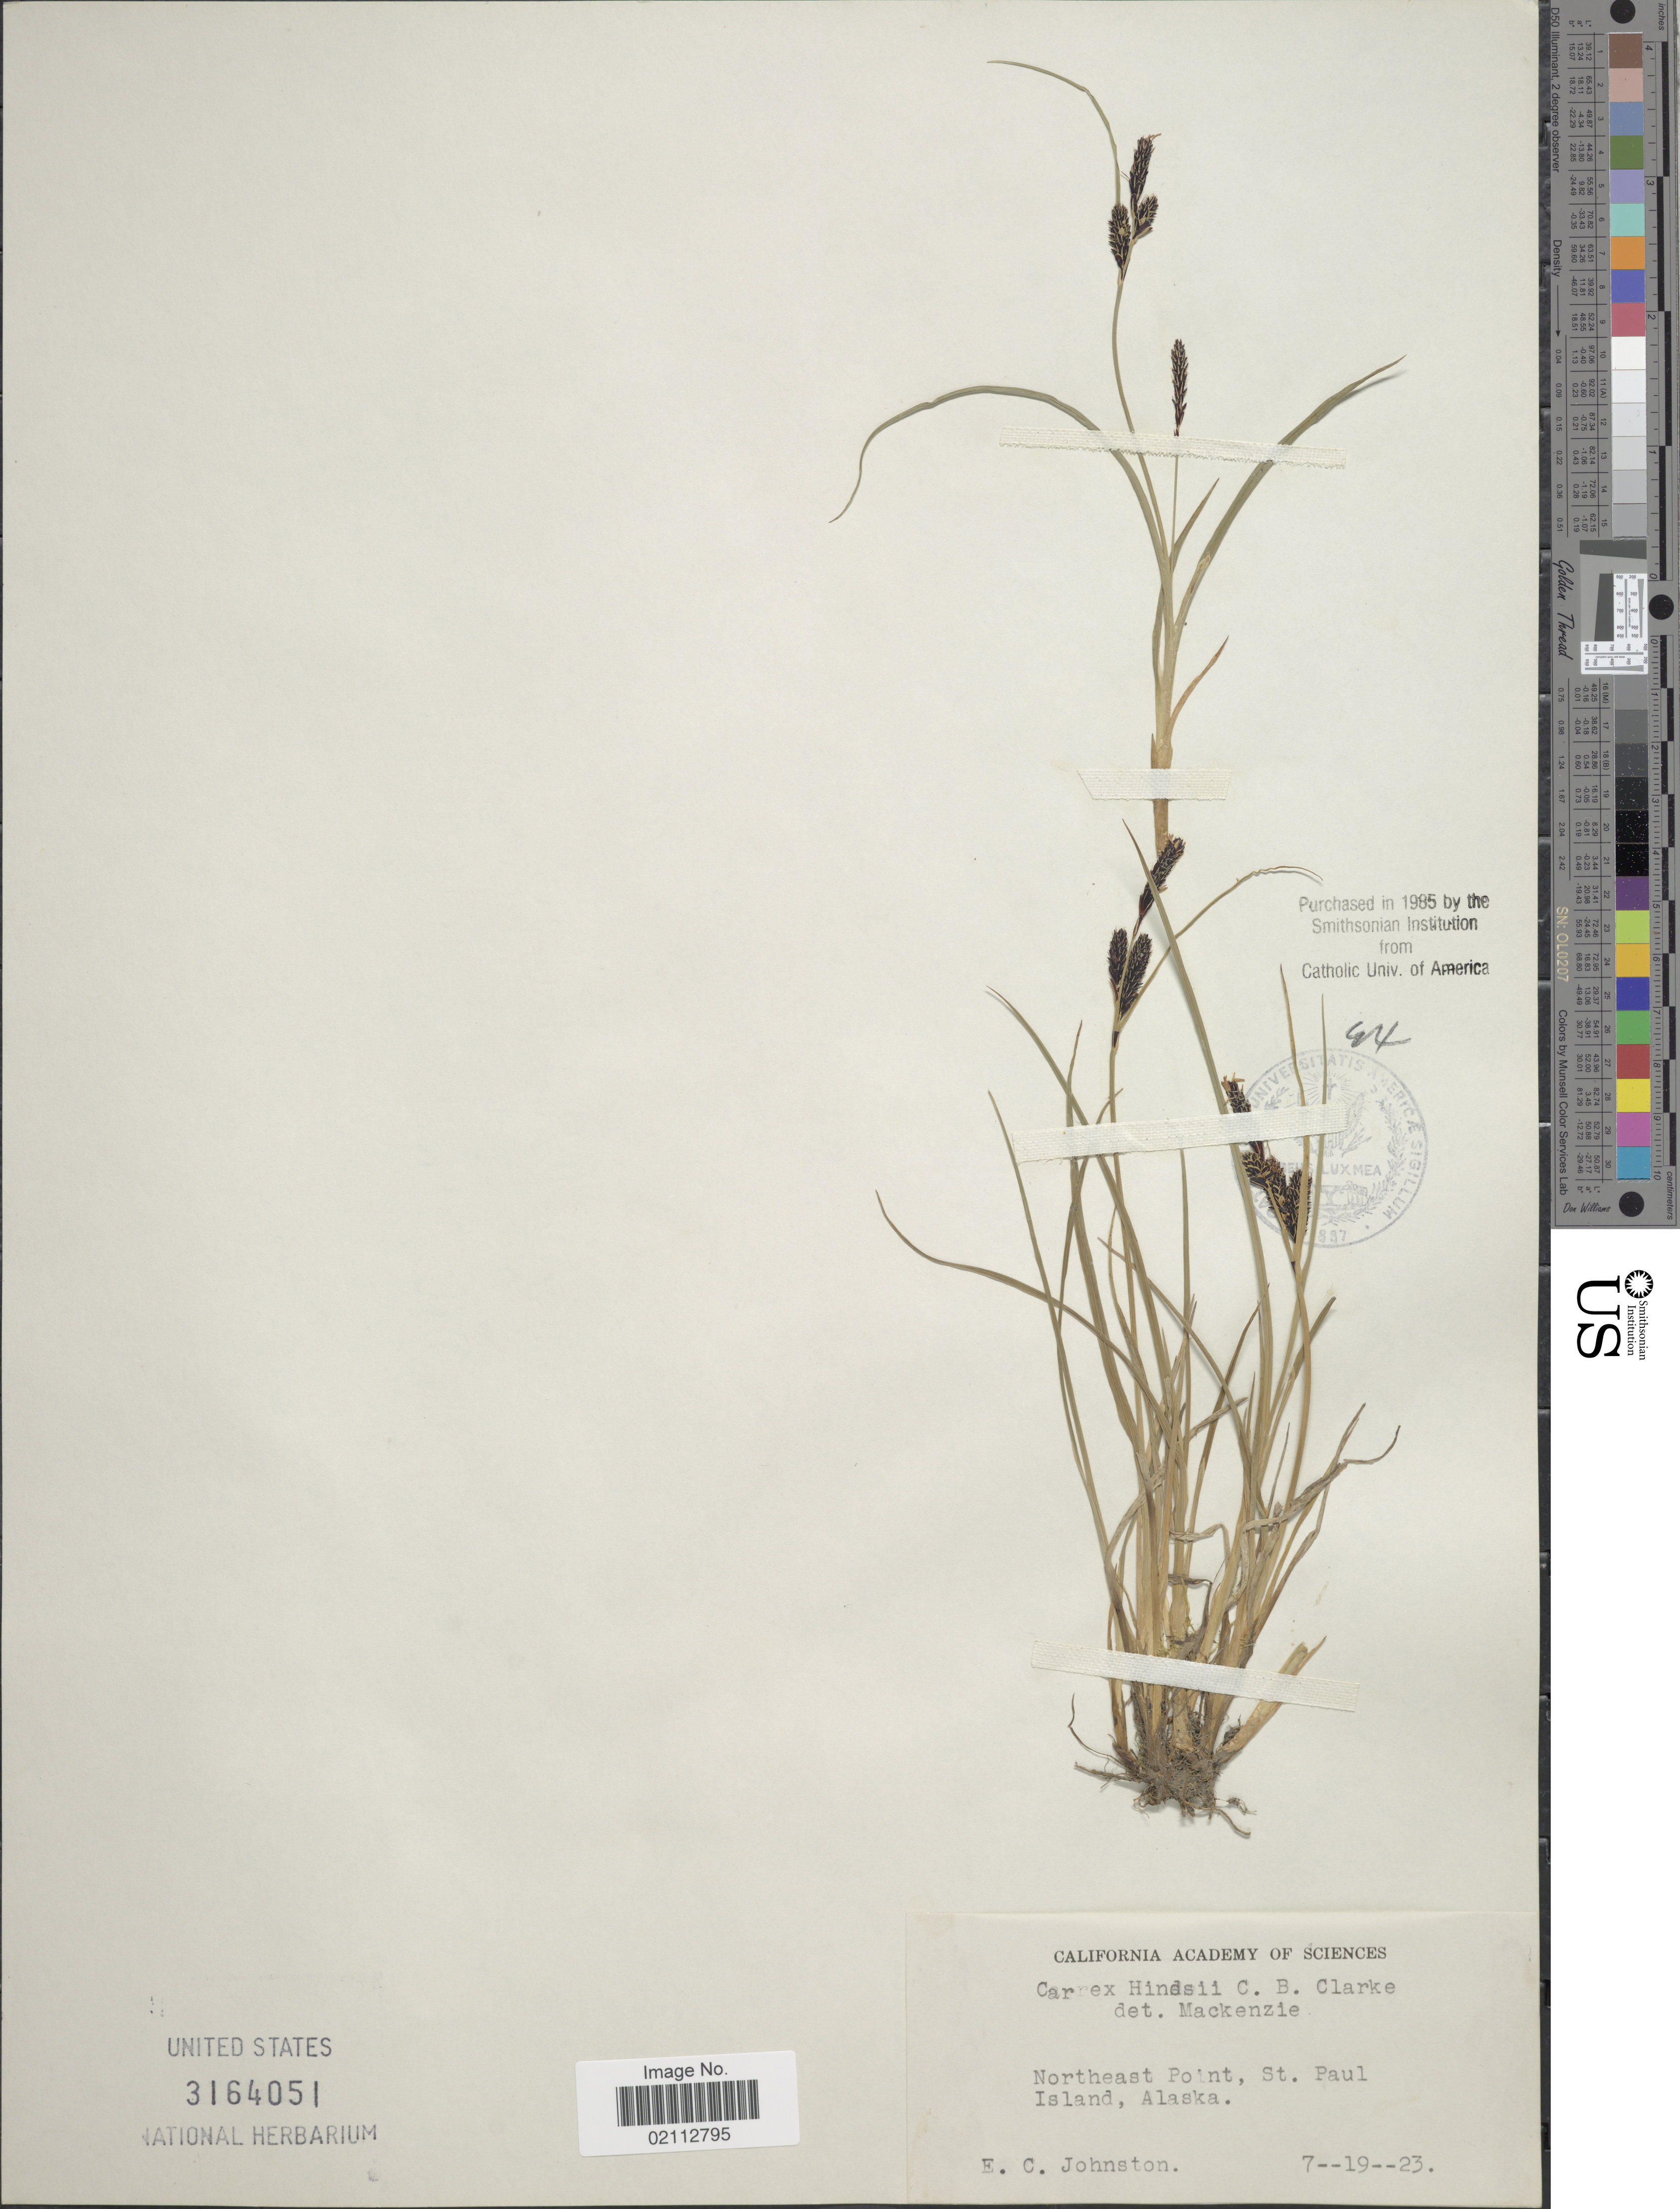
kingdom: Plantae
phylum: Tracheophyta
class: Liliopsida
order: Poales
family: Cyperaceae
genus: Carex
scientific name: Carex kelloggii var. limnophila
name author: (Holm) B.L. Wilson & R.E. Brainerd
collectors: E. C. Johnston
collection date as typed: Transcribed d/m/y: 19/7/23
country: United States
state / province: Alaska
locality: Northeast Point, St. Paul Island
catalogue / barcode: US 3164051